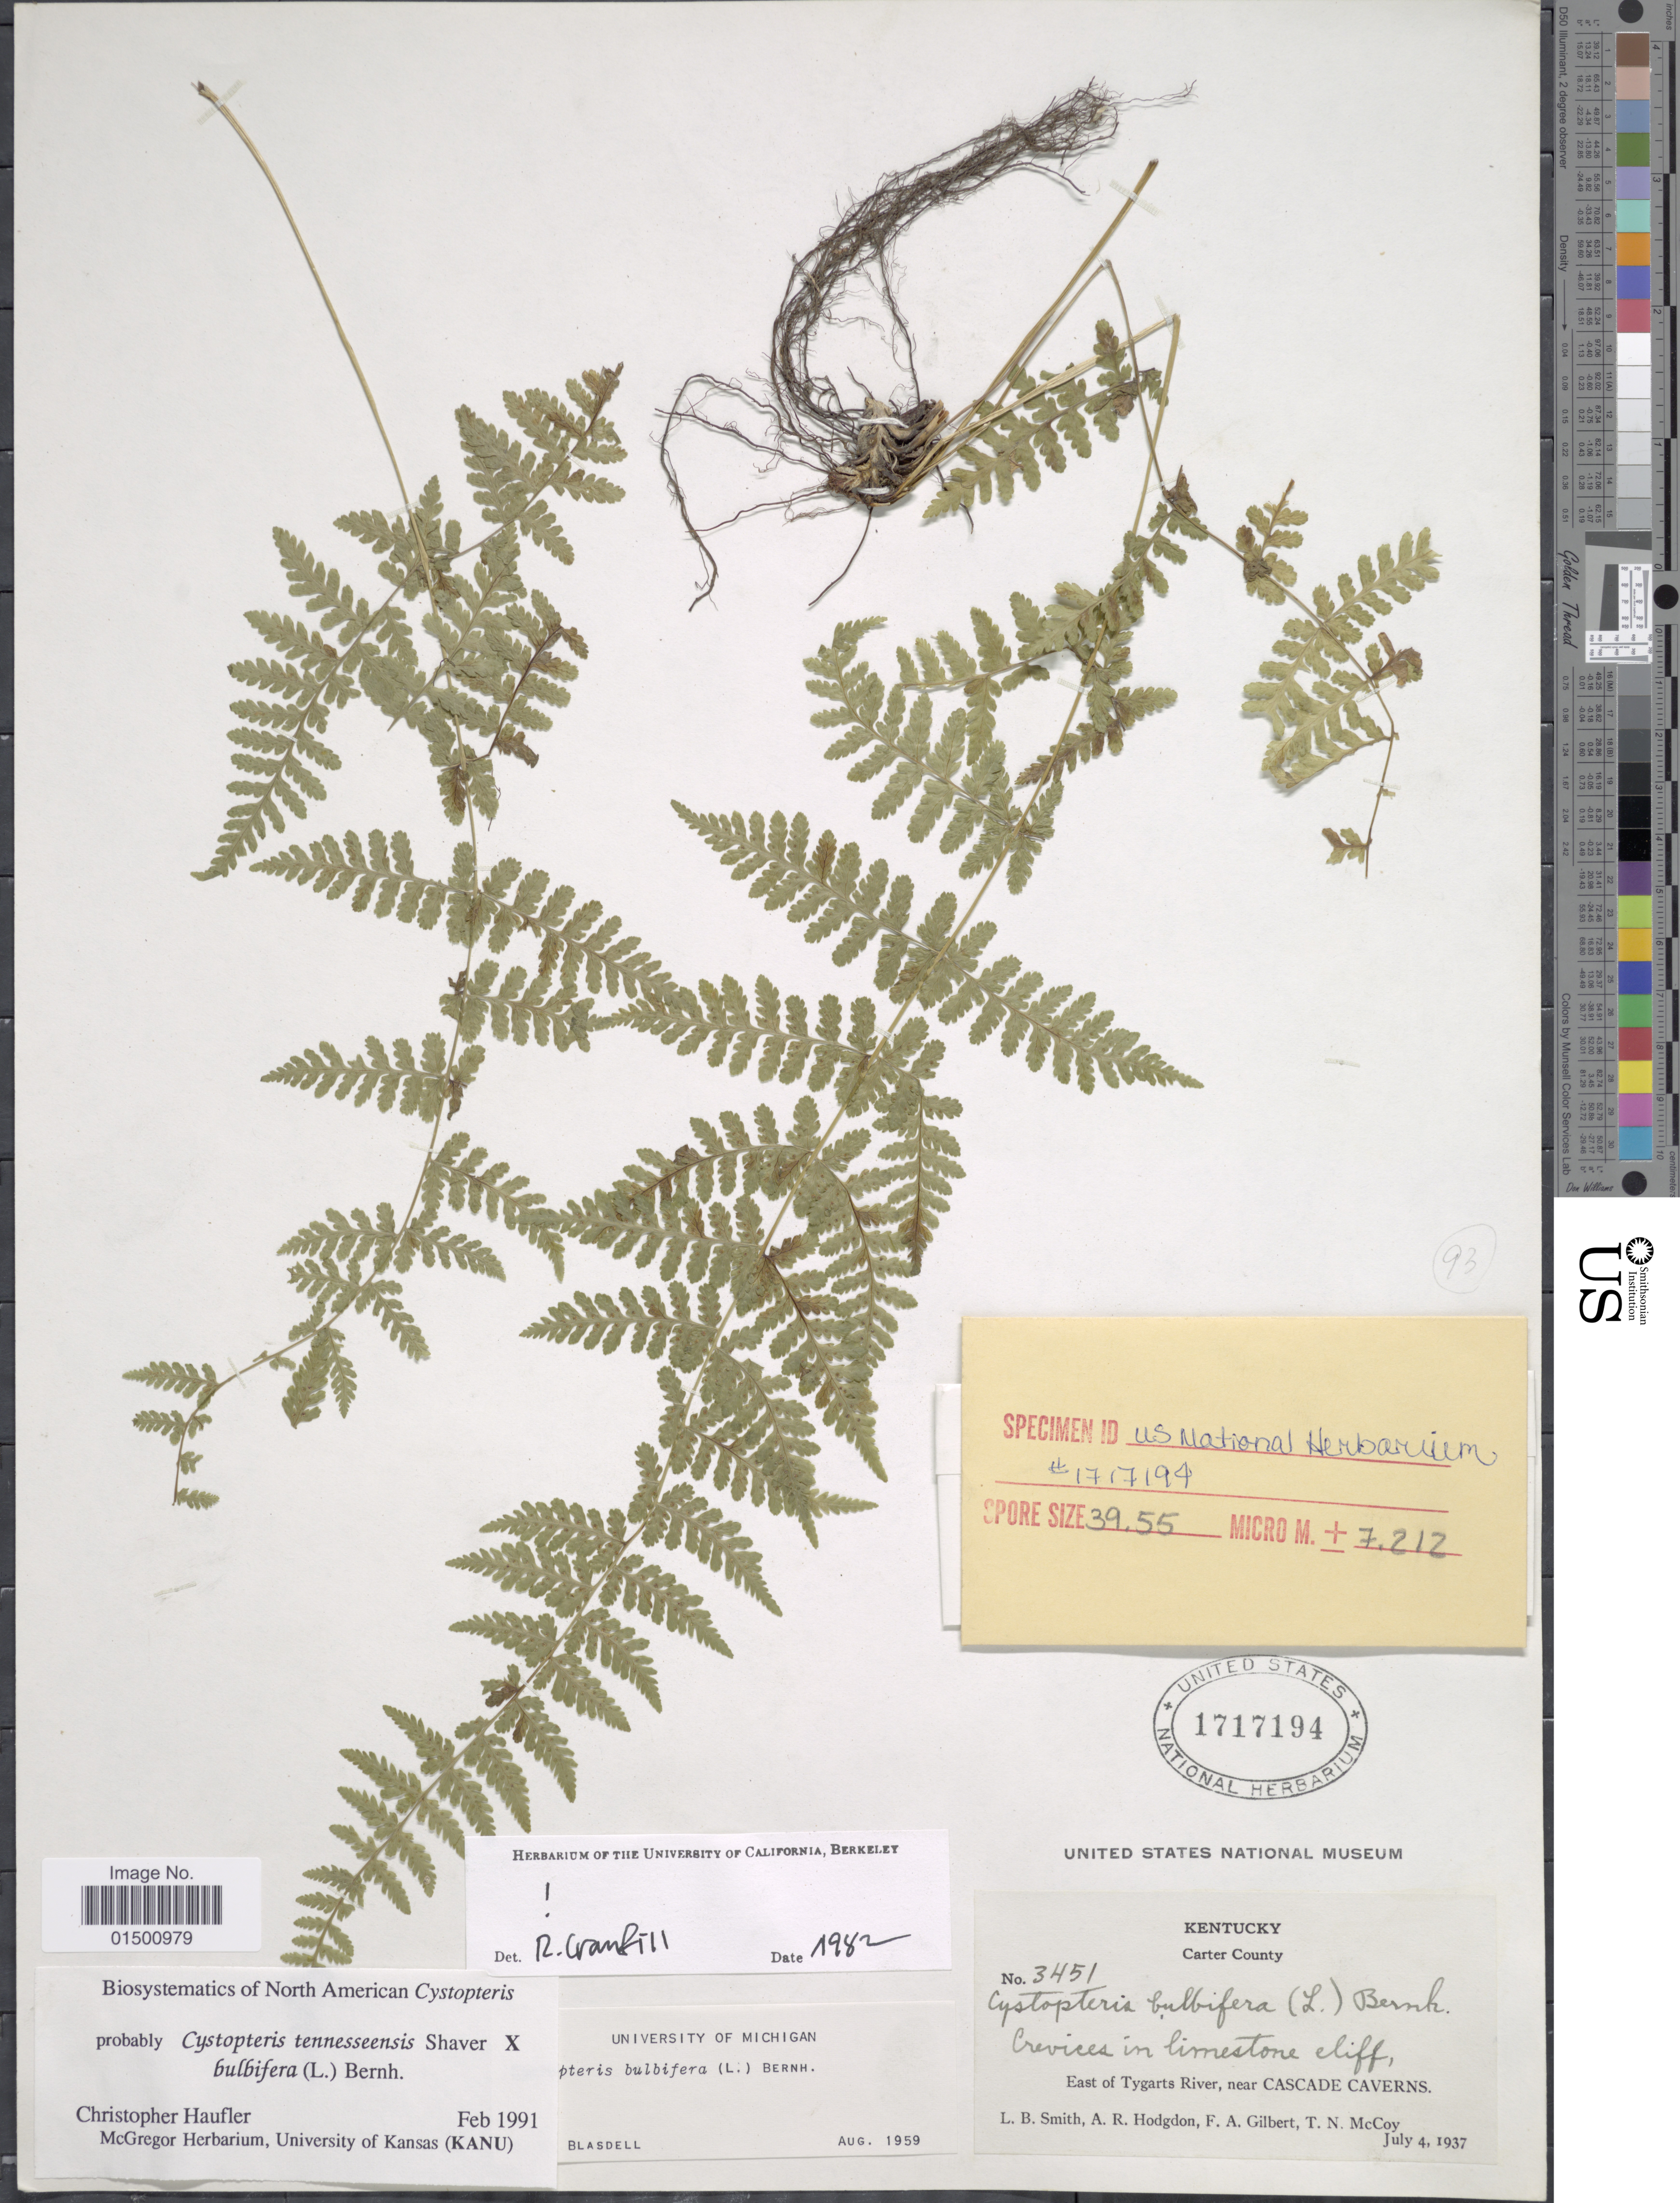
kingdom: Plantae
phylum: Tracheophyta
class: Polypodiopsida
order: Polypodiales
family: Cystopteridaceae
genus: Cystopteris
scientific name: Cystopteris bulbifera x C. tennesseensis Shaver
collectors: L. Smith, A. R. Hodgdon, F. A. Gilbert & T. N. McCoy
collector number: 3451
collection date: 1937-07-04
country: United States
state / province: Kentucky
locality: Carter County, East of Tygarts River, near Cascade Caverns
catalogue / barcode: US 1717194